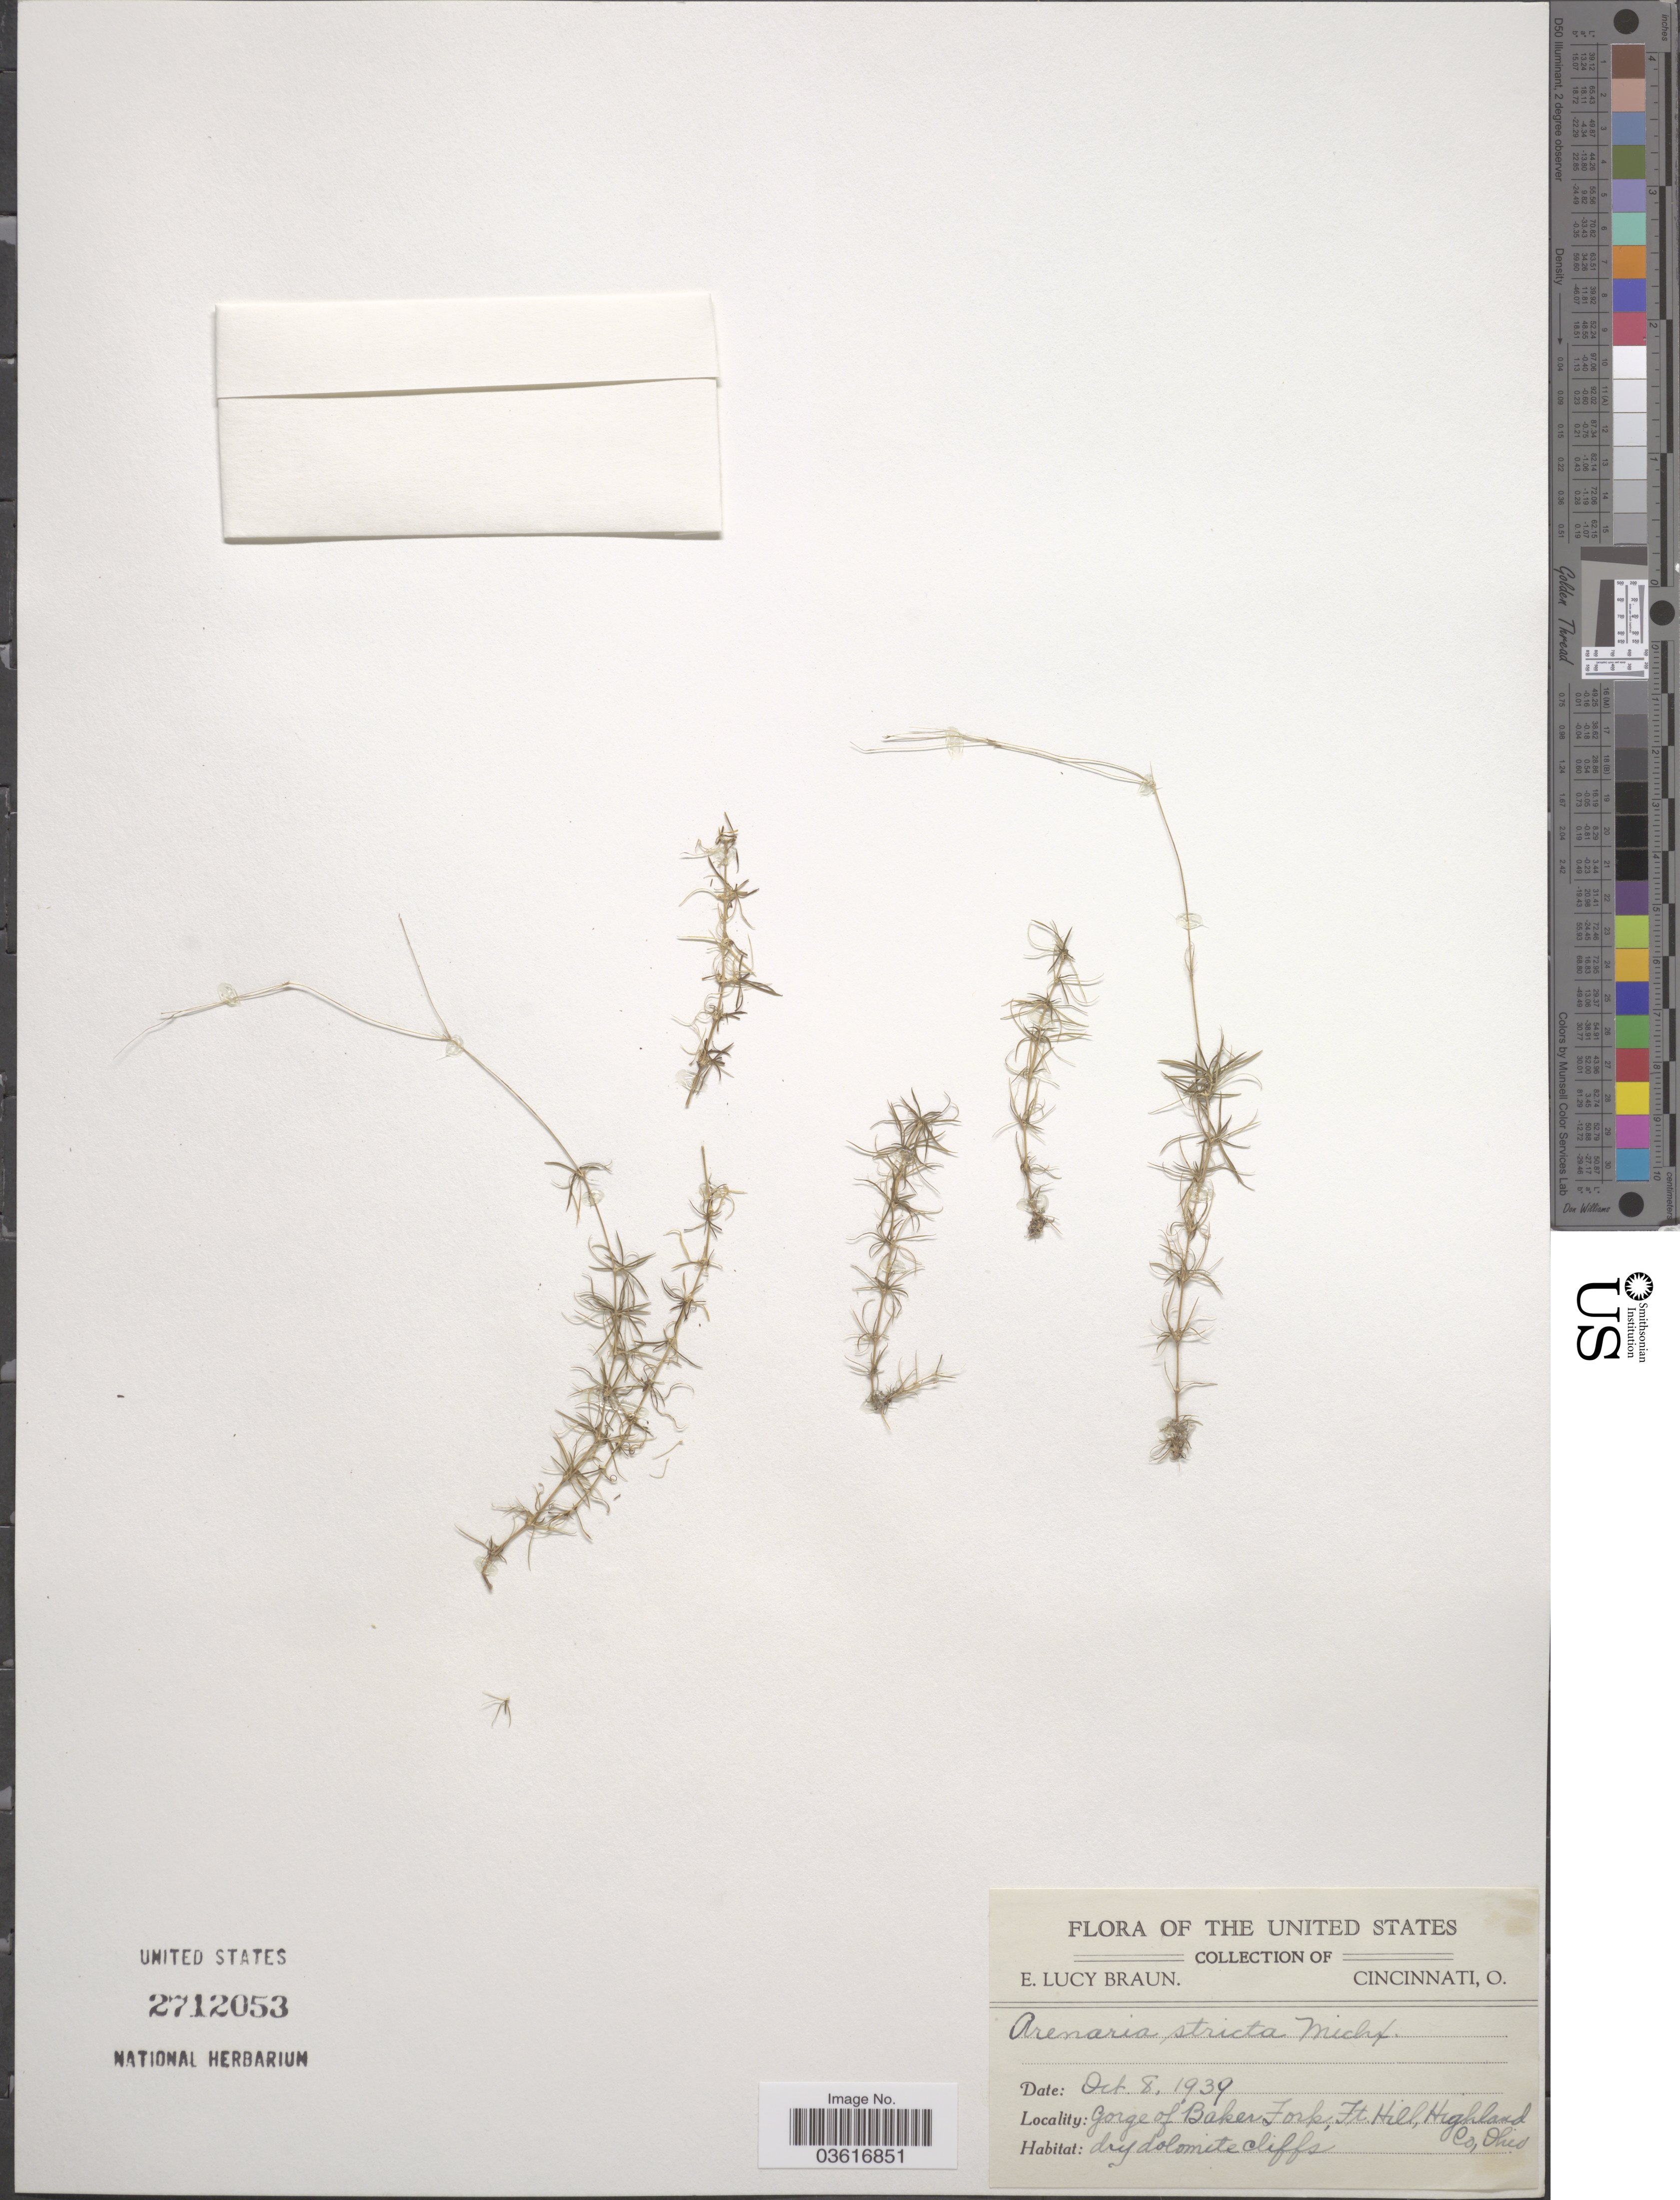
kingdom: Plantae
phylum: Tracheophyta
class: Magnoliopsida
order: Caryophyllales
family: Caryophyllaceae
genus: Minuartia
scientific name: Minuartia stricta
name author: (Sw.) Hiern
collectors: E. L. Braun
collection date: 1939-10-08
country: United States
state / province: Ohio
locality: Gorge of Baker Fork, Ft. Hill, Highland Co.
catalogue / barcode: US 2712053